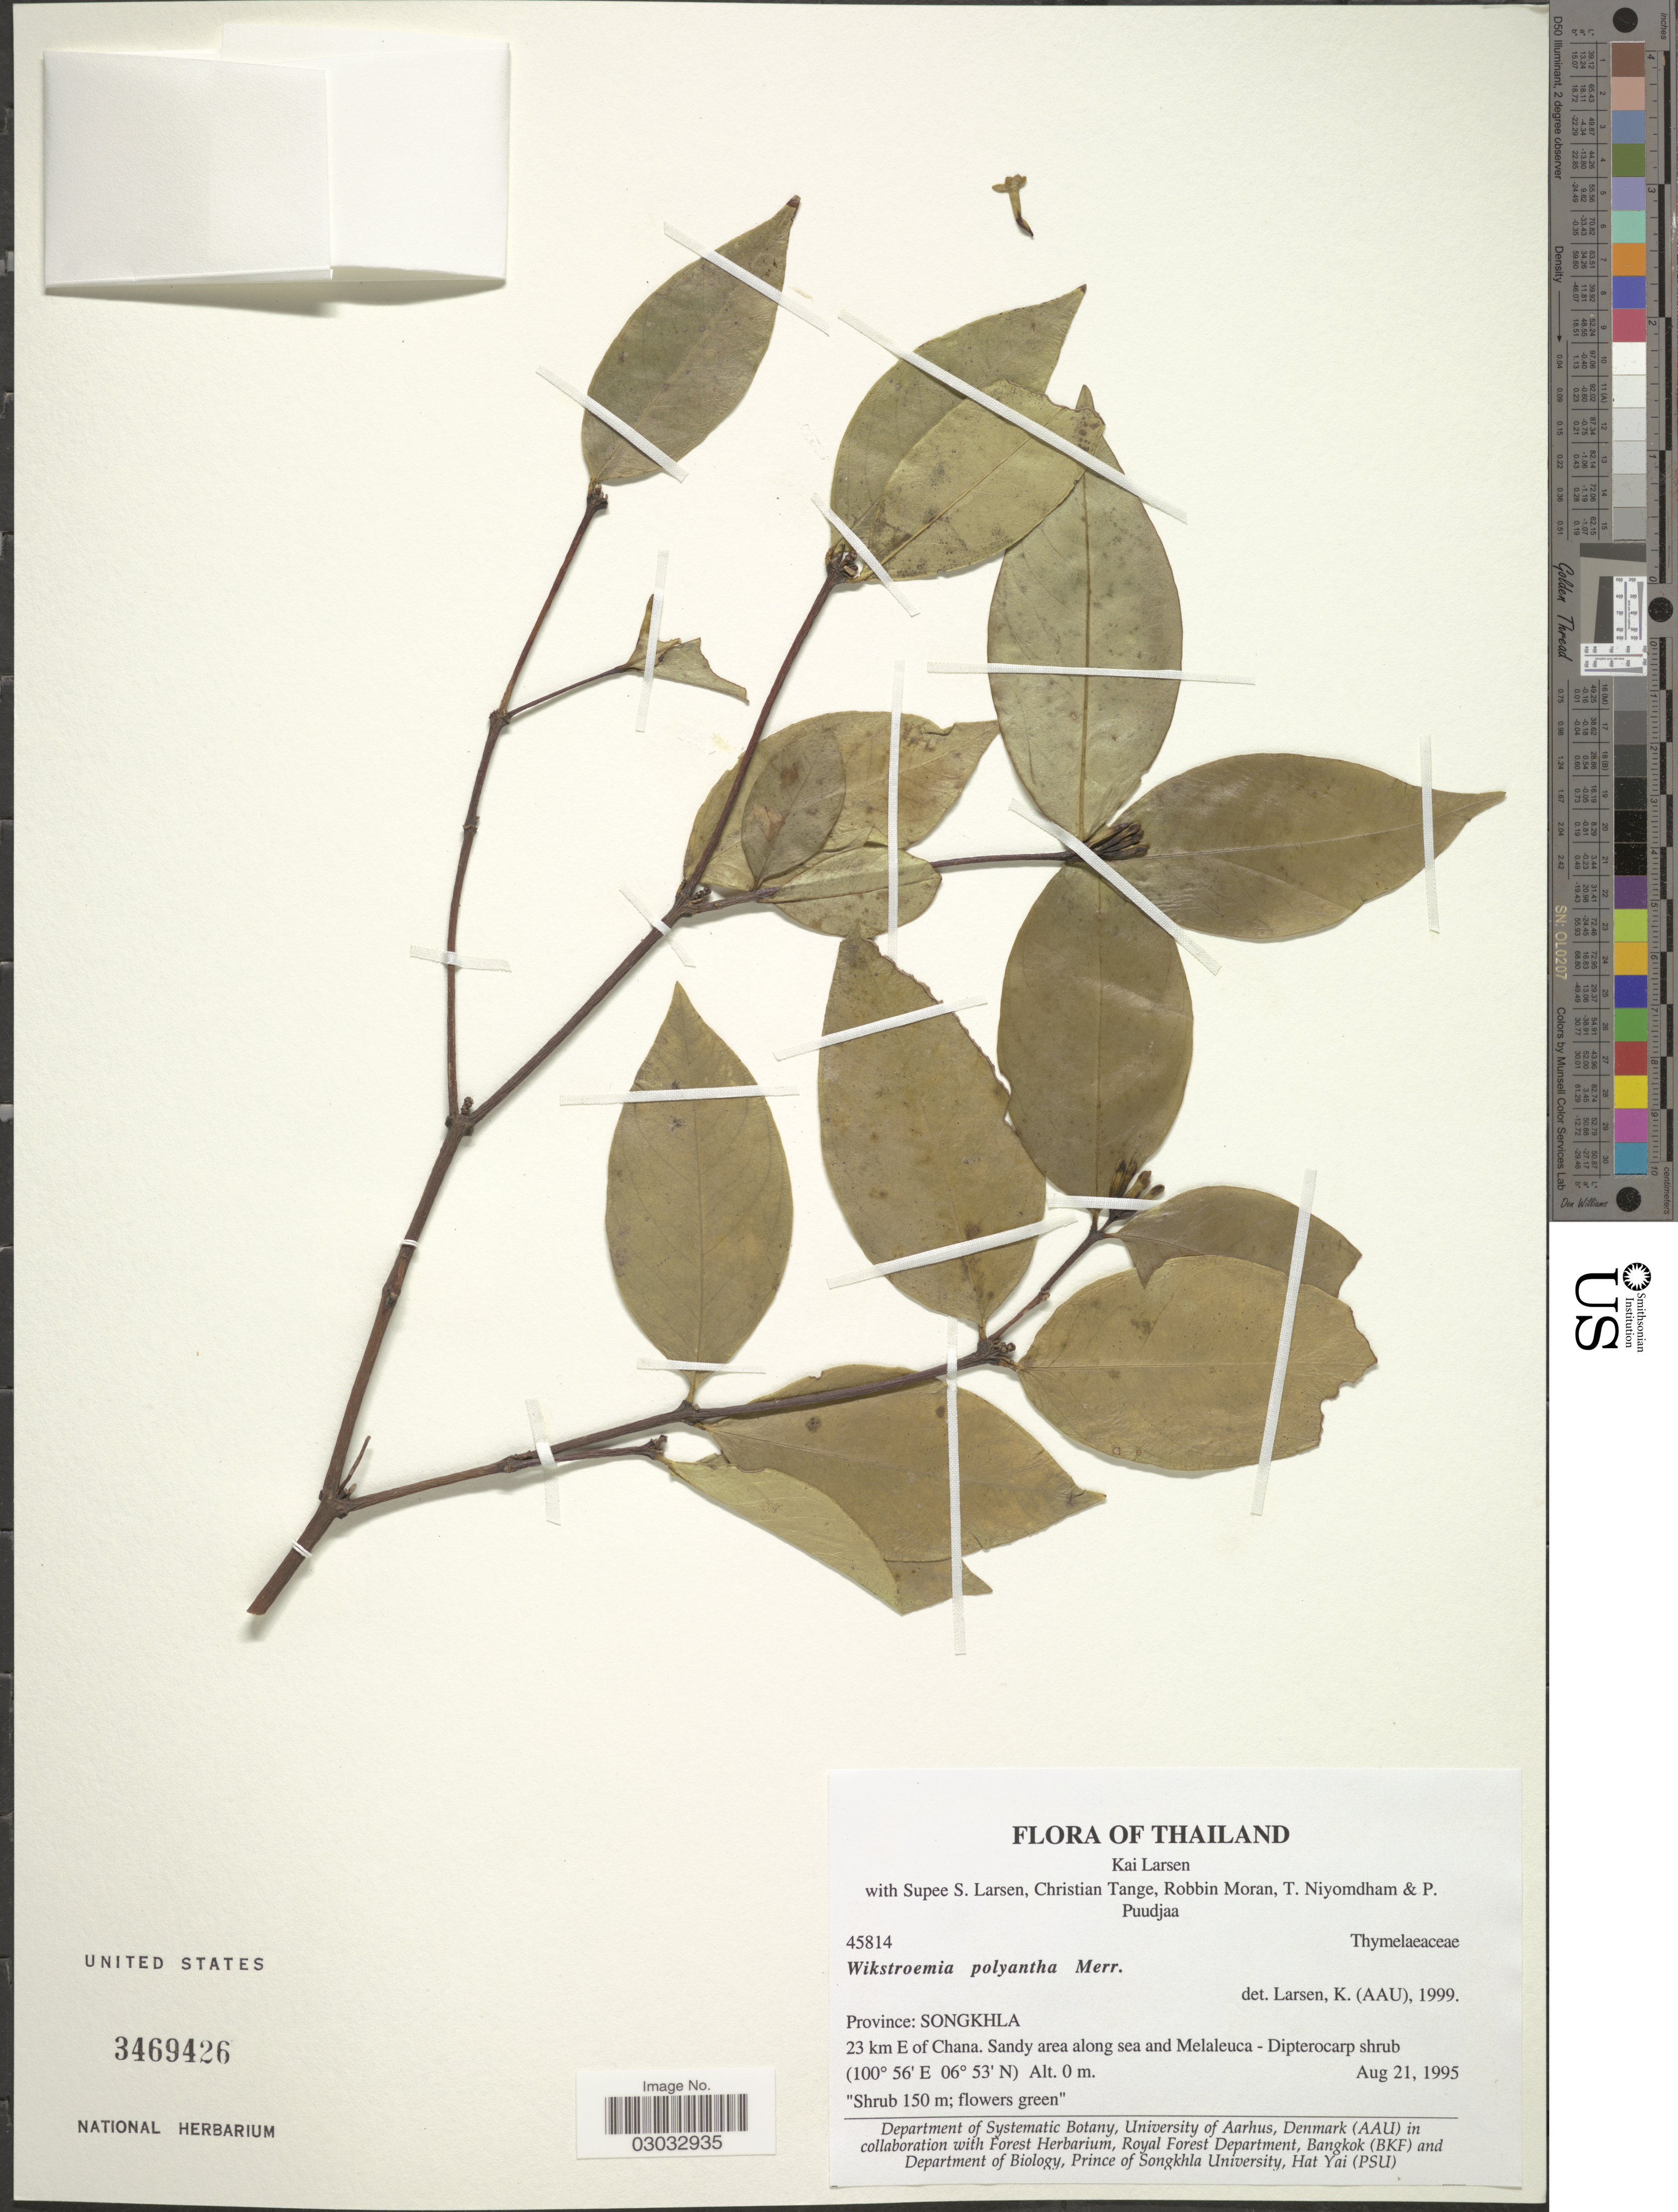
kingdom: Plantae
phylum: Tracheophyta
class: Magnoliopsida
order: Malvales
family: Thymelaeaceae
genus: Wikstroemia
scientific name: Wikstroemia polyantha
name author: Merr.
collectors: K. Larsen, S. Larsen, C. Tange, R. C. Moran & et al.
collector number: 45814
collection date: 1995-08-21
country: Thailand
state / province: Songkhla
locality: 23 km E of Chana.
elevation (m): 0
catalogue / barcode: US 3469426